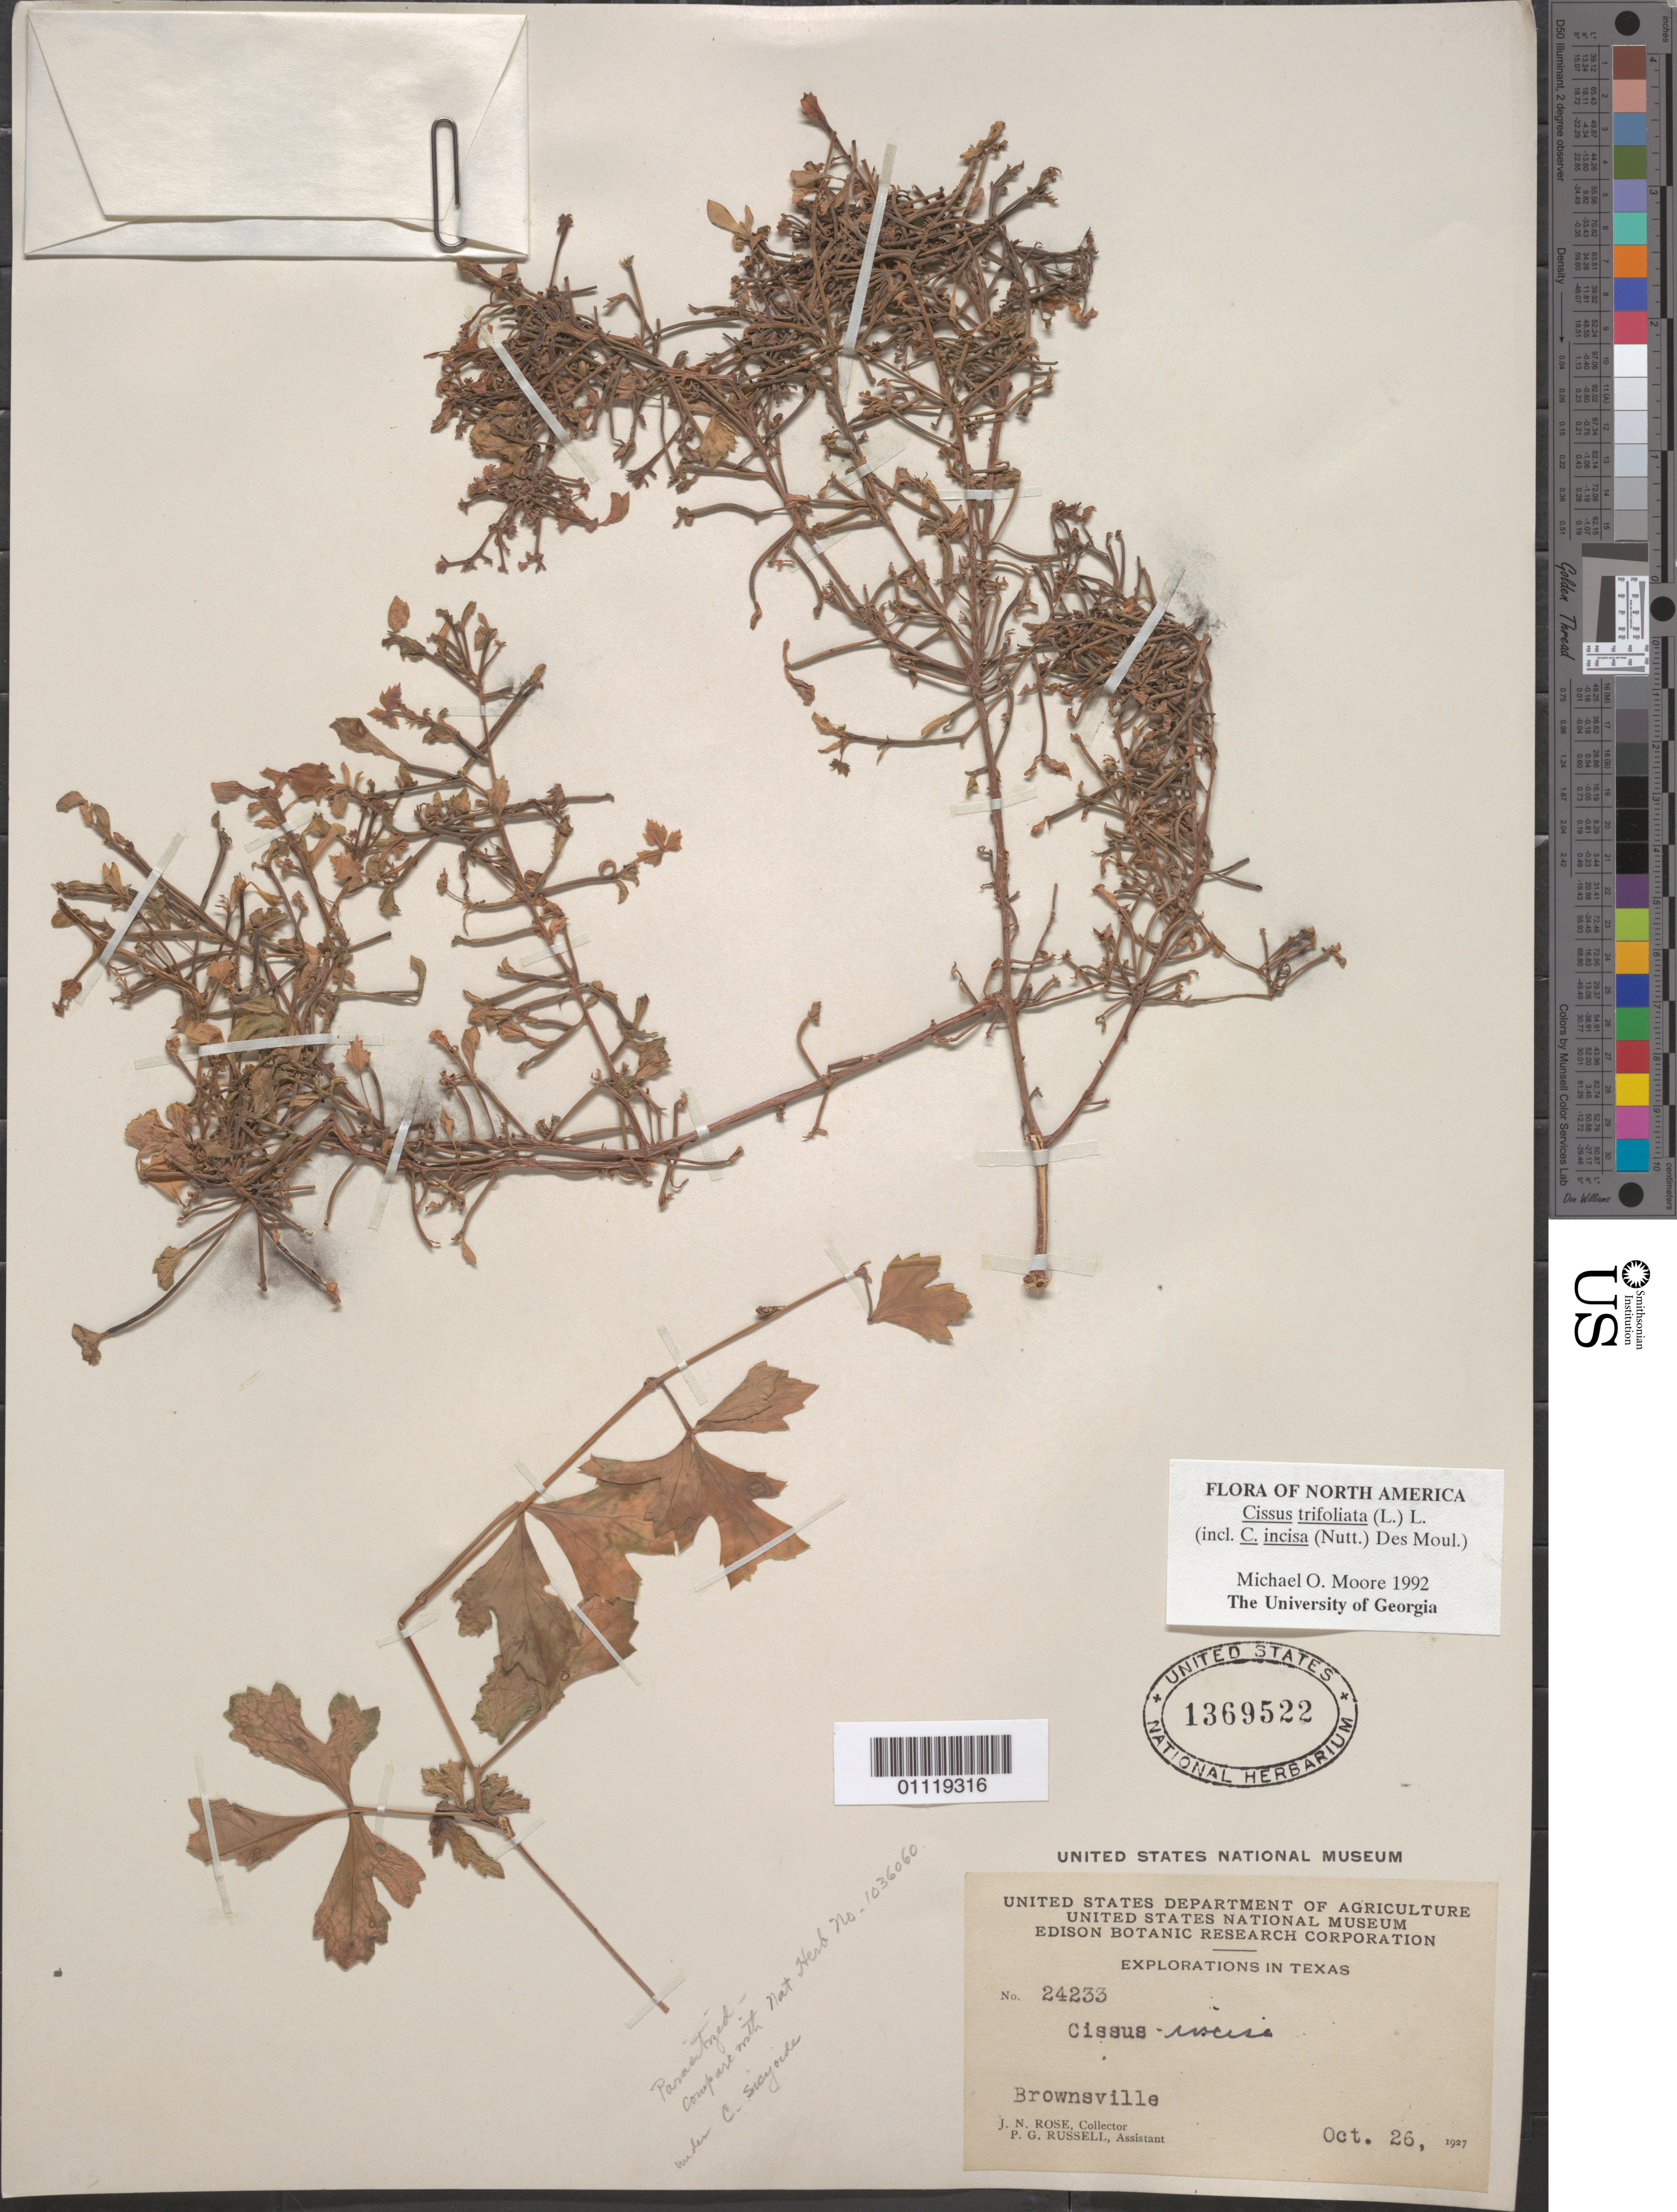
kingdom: Plantae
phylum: Tracheophyta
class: Magnoliopsida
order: Vitales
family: Vitaceae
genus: Cissus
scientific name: Cissus trifoliata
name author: (L.) L.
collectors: J. N. Rose & P. G. Russell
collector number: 24233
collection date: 1927-10-26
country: United States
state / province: Texas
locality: Brownsville.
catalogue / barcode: US 1369522